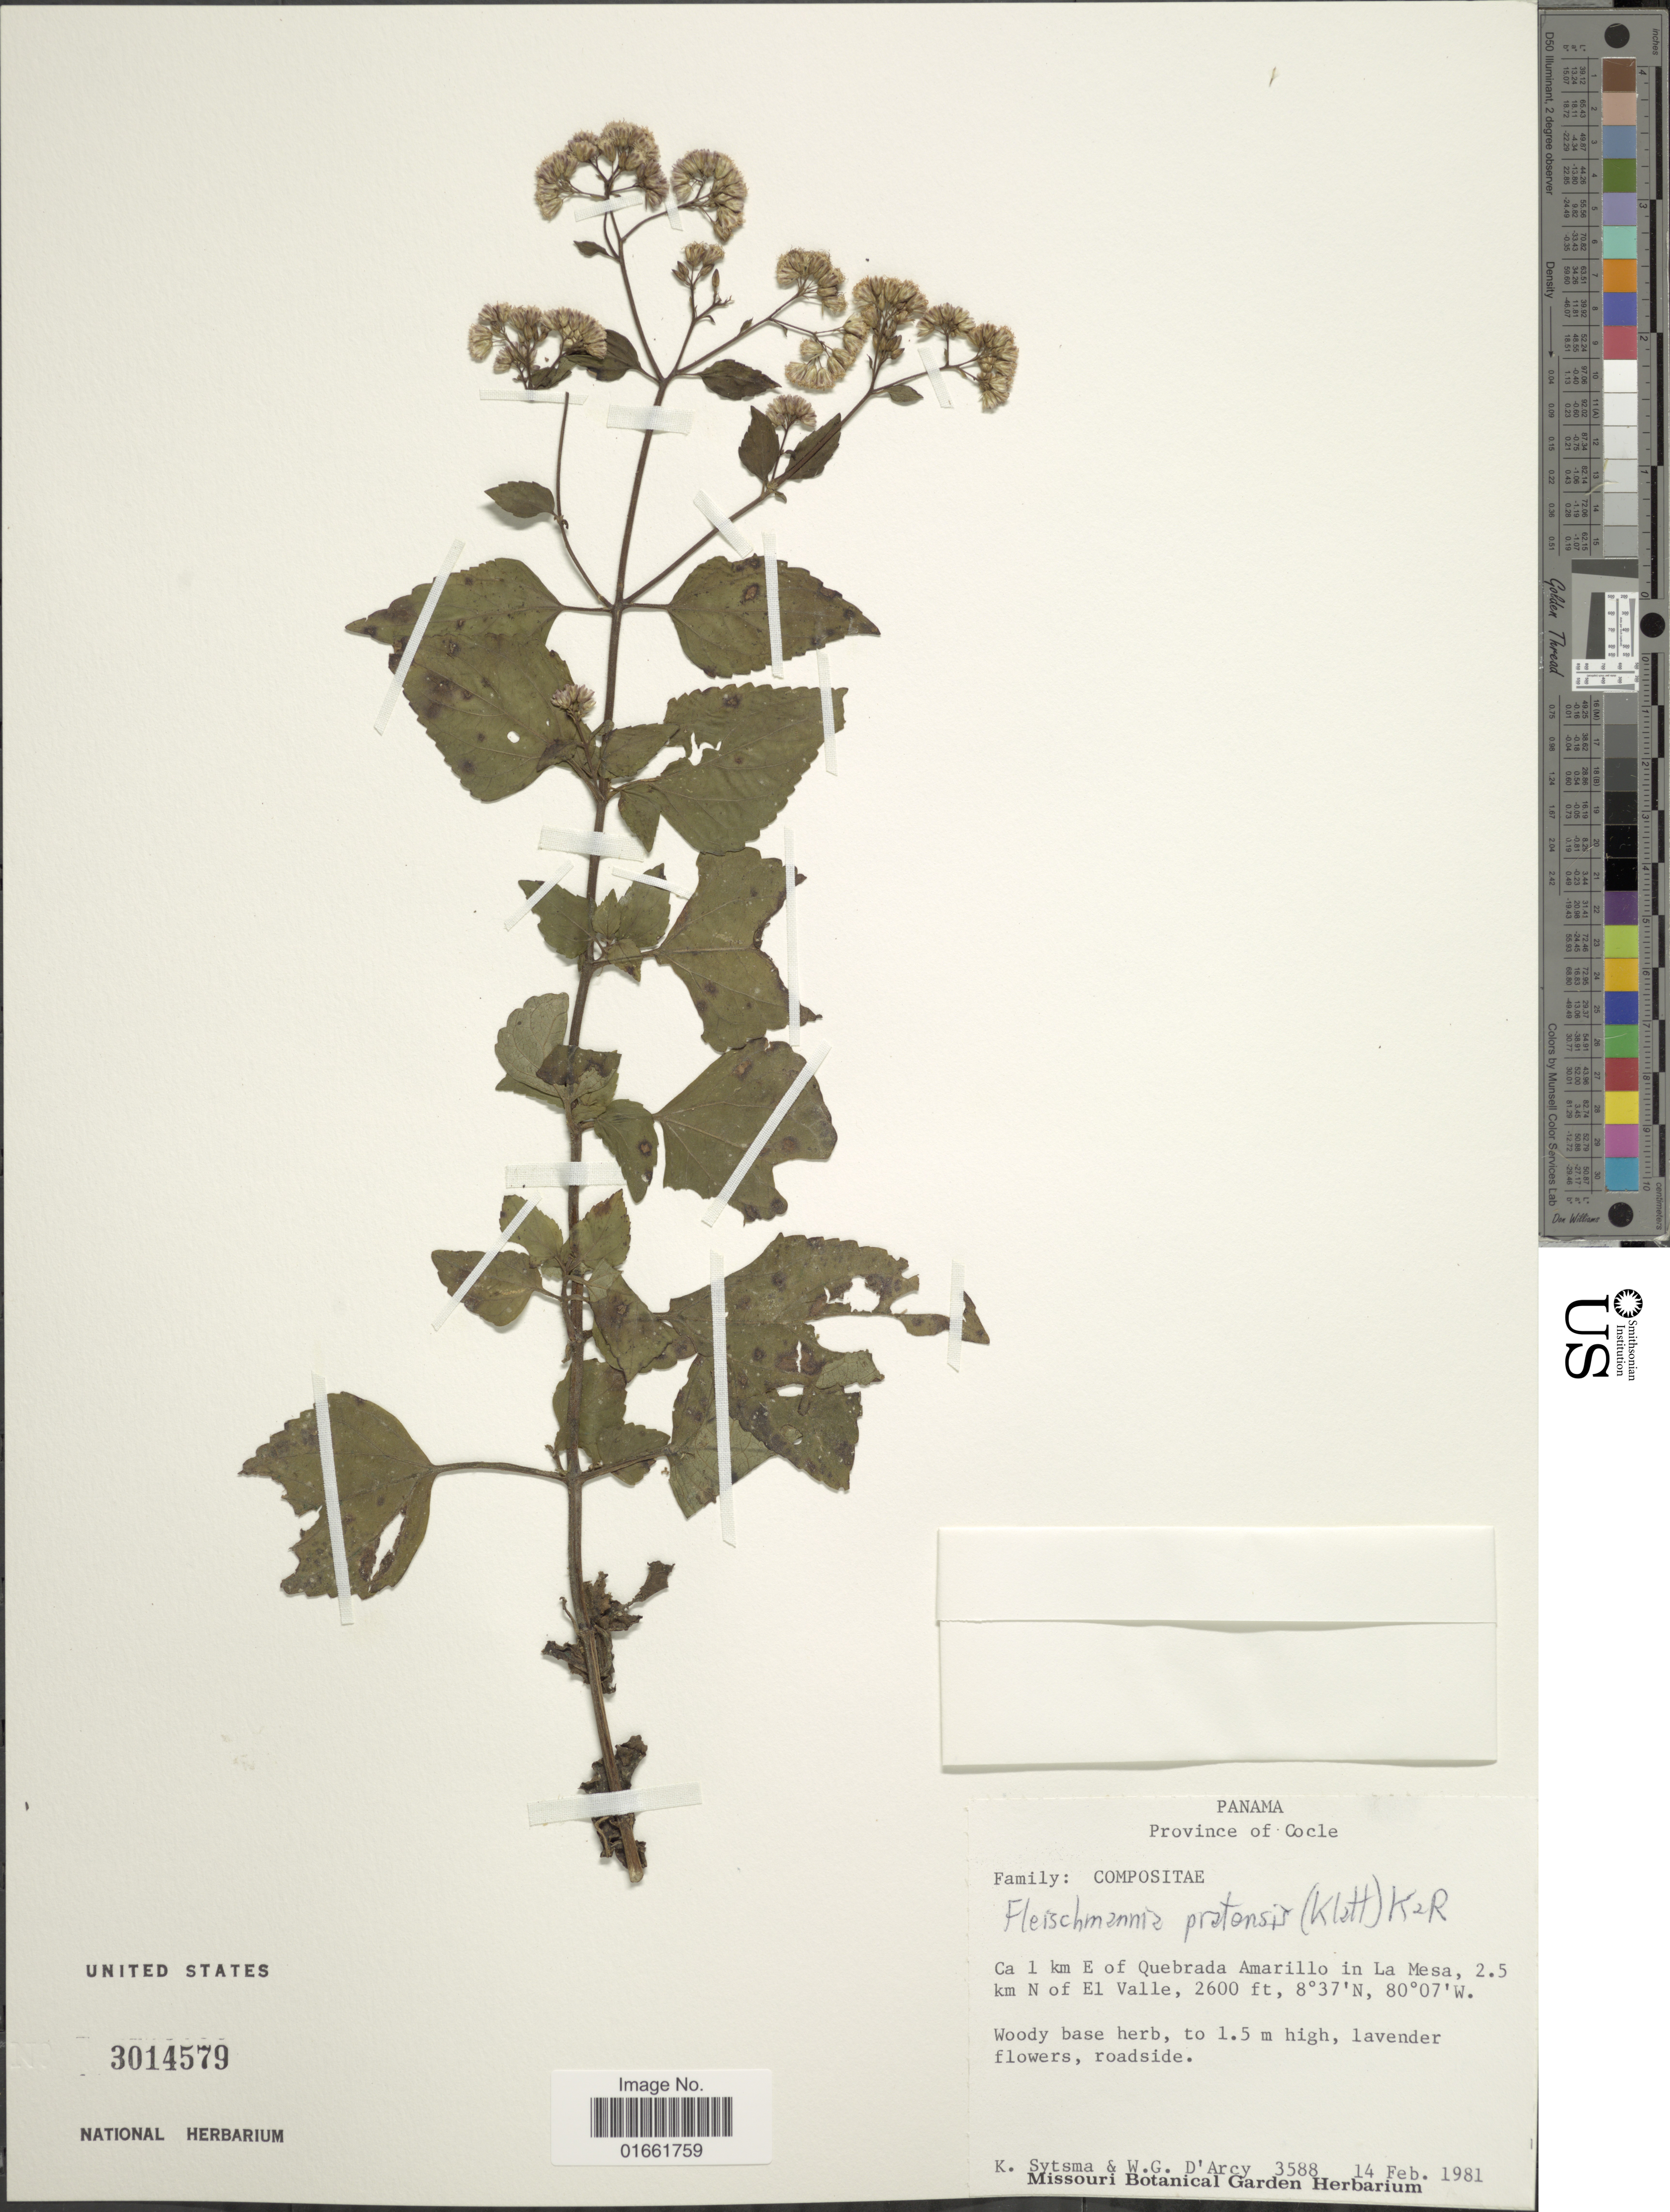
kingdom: Plantae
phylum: Tracheophyta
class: Magnoliopsida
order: Asterales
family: Asteraceae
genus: Fleischmannia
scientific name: Fleischmannia pratensis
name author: (Klatt) R.M. King & H. Rob.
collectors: K. J. Sytsma & W. G. D'Arcy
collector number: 3588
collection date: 1981-02-14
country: Panama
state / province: Coclé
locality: Province of Cocle. Ca 1 km E of Quebrada Amarillo in La Mesa, 2.5 km N of El Valle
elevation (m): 792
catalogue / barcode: US 3014579